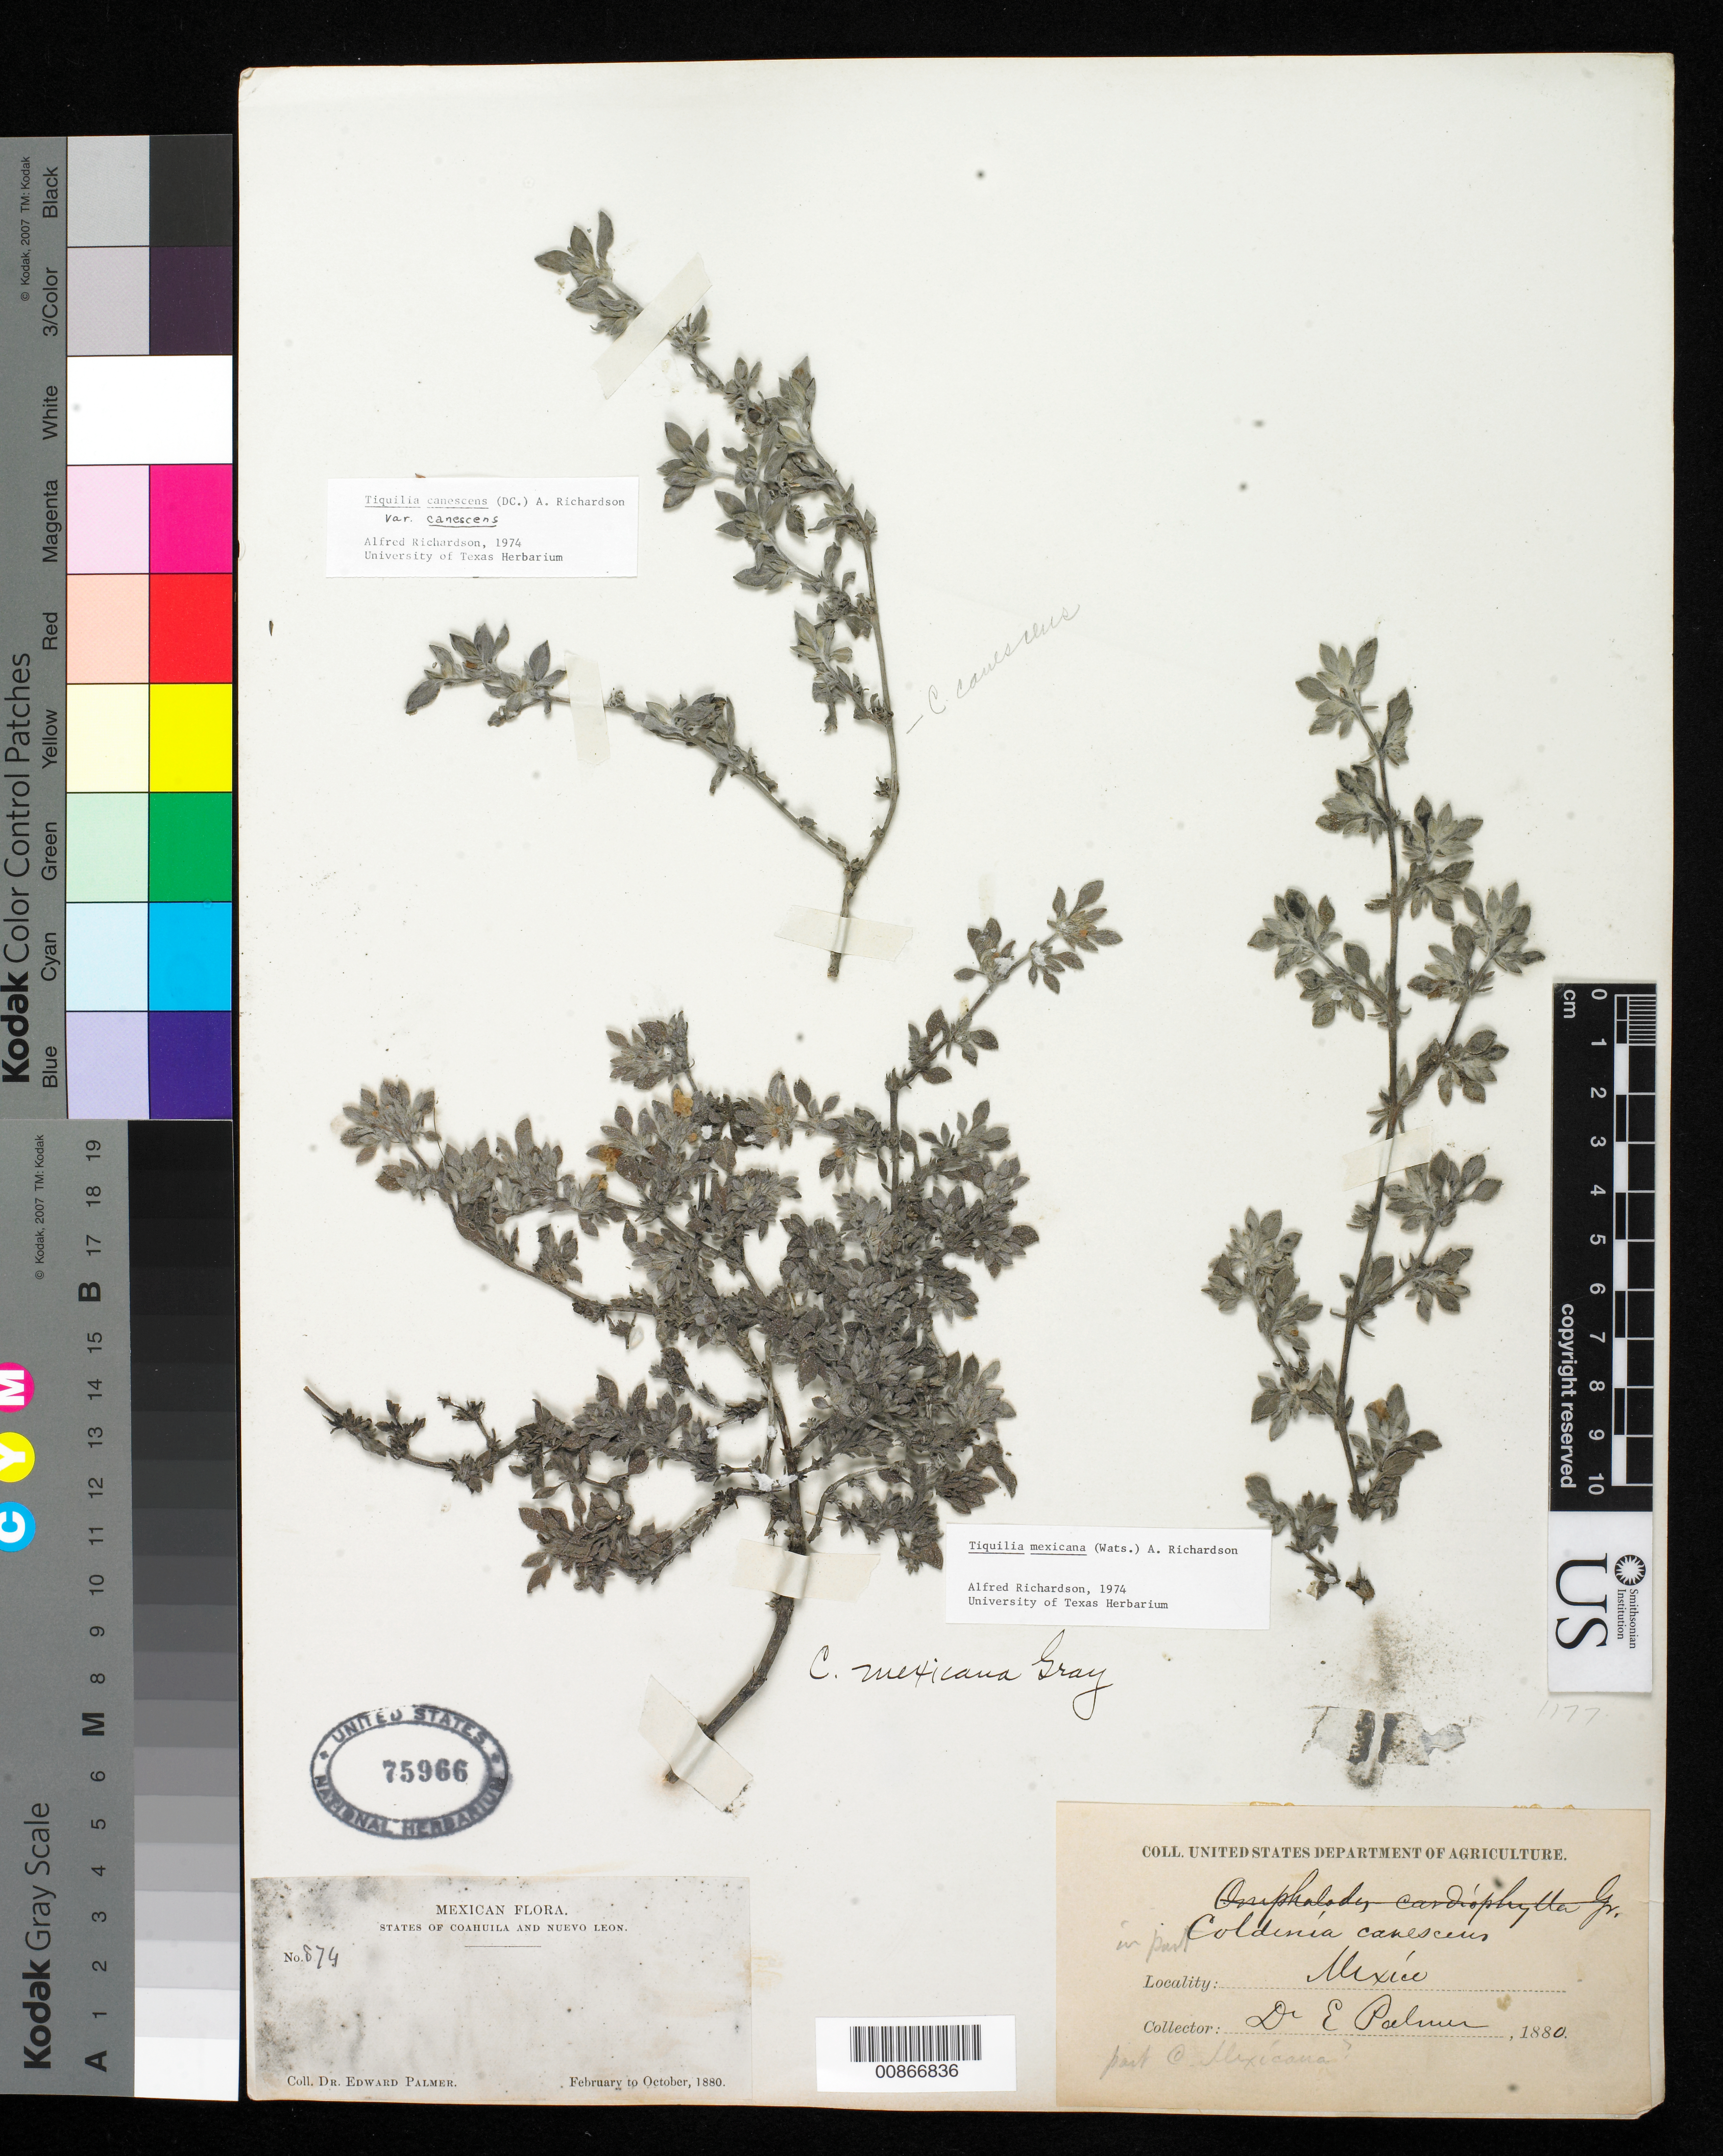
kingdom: Plantae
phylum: Tracheophyta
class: Magnoliopsida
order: Boraginales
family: Ehretiaceae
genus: Tiquilia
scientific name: Tiquilia mexicana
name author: (S. Watson) A.T. Richardson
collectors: E. Palmer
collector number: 874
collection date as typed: Feb 1880 to -- Oct 1880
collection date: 1880-02/1880-10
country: Mexico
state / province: Coahuila / Nuevo León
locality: States of Coahuila and Nuevo León.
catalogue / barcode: US 75966